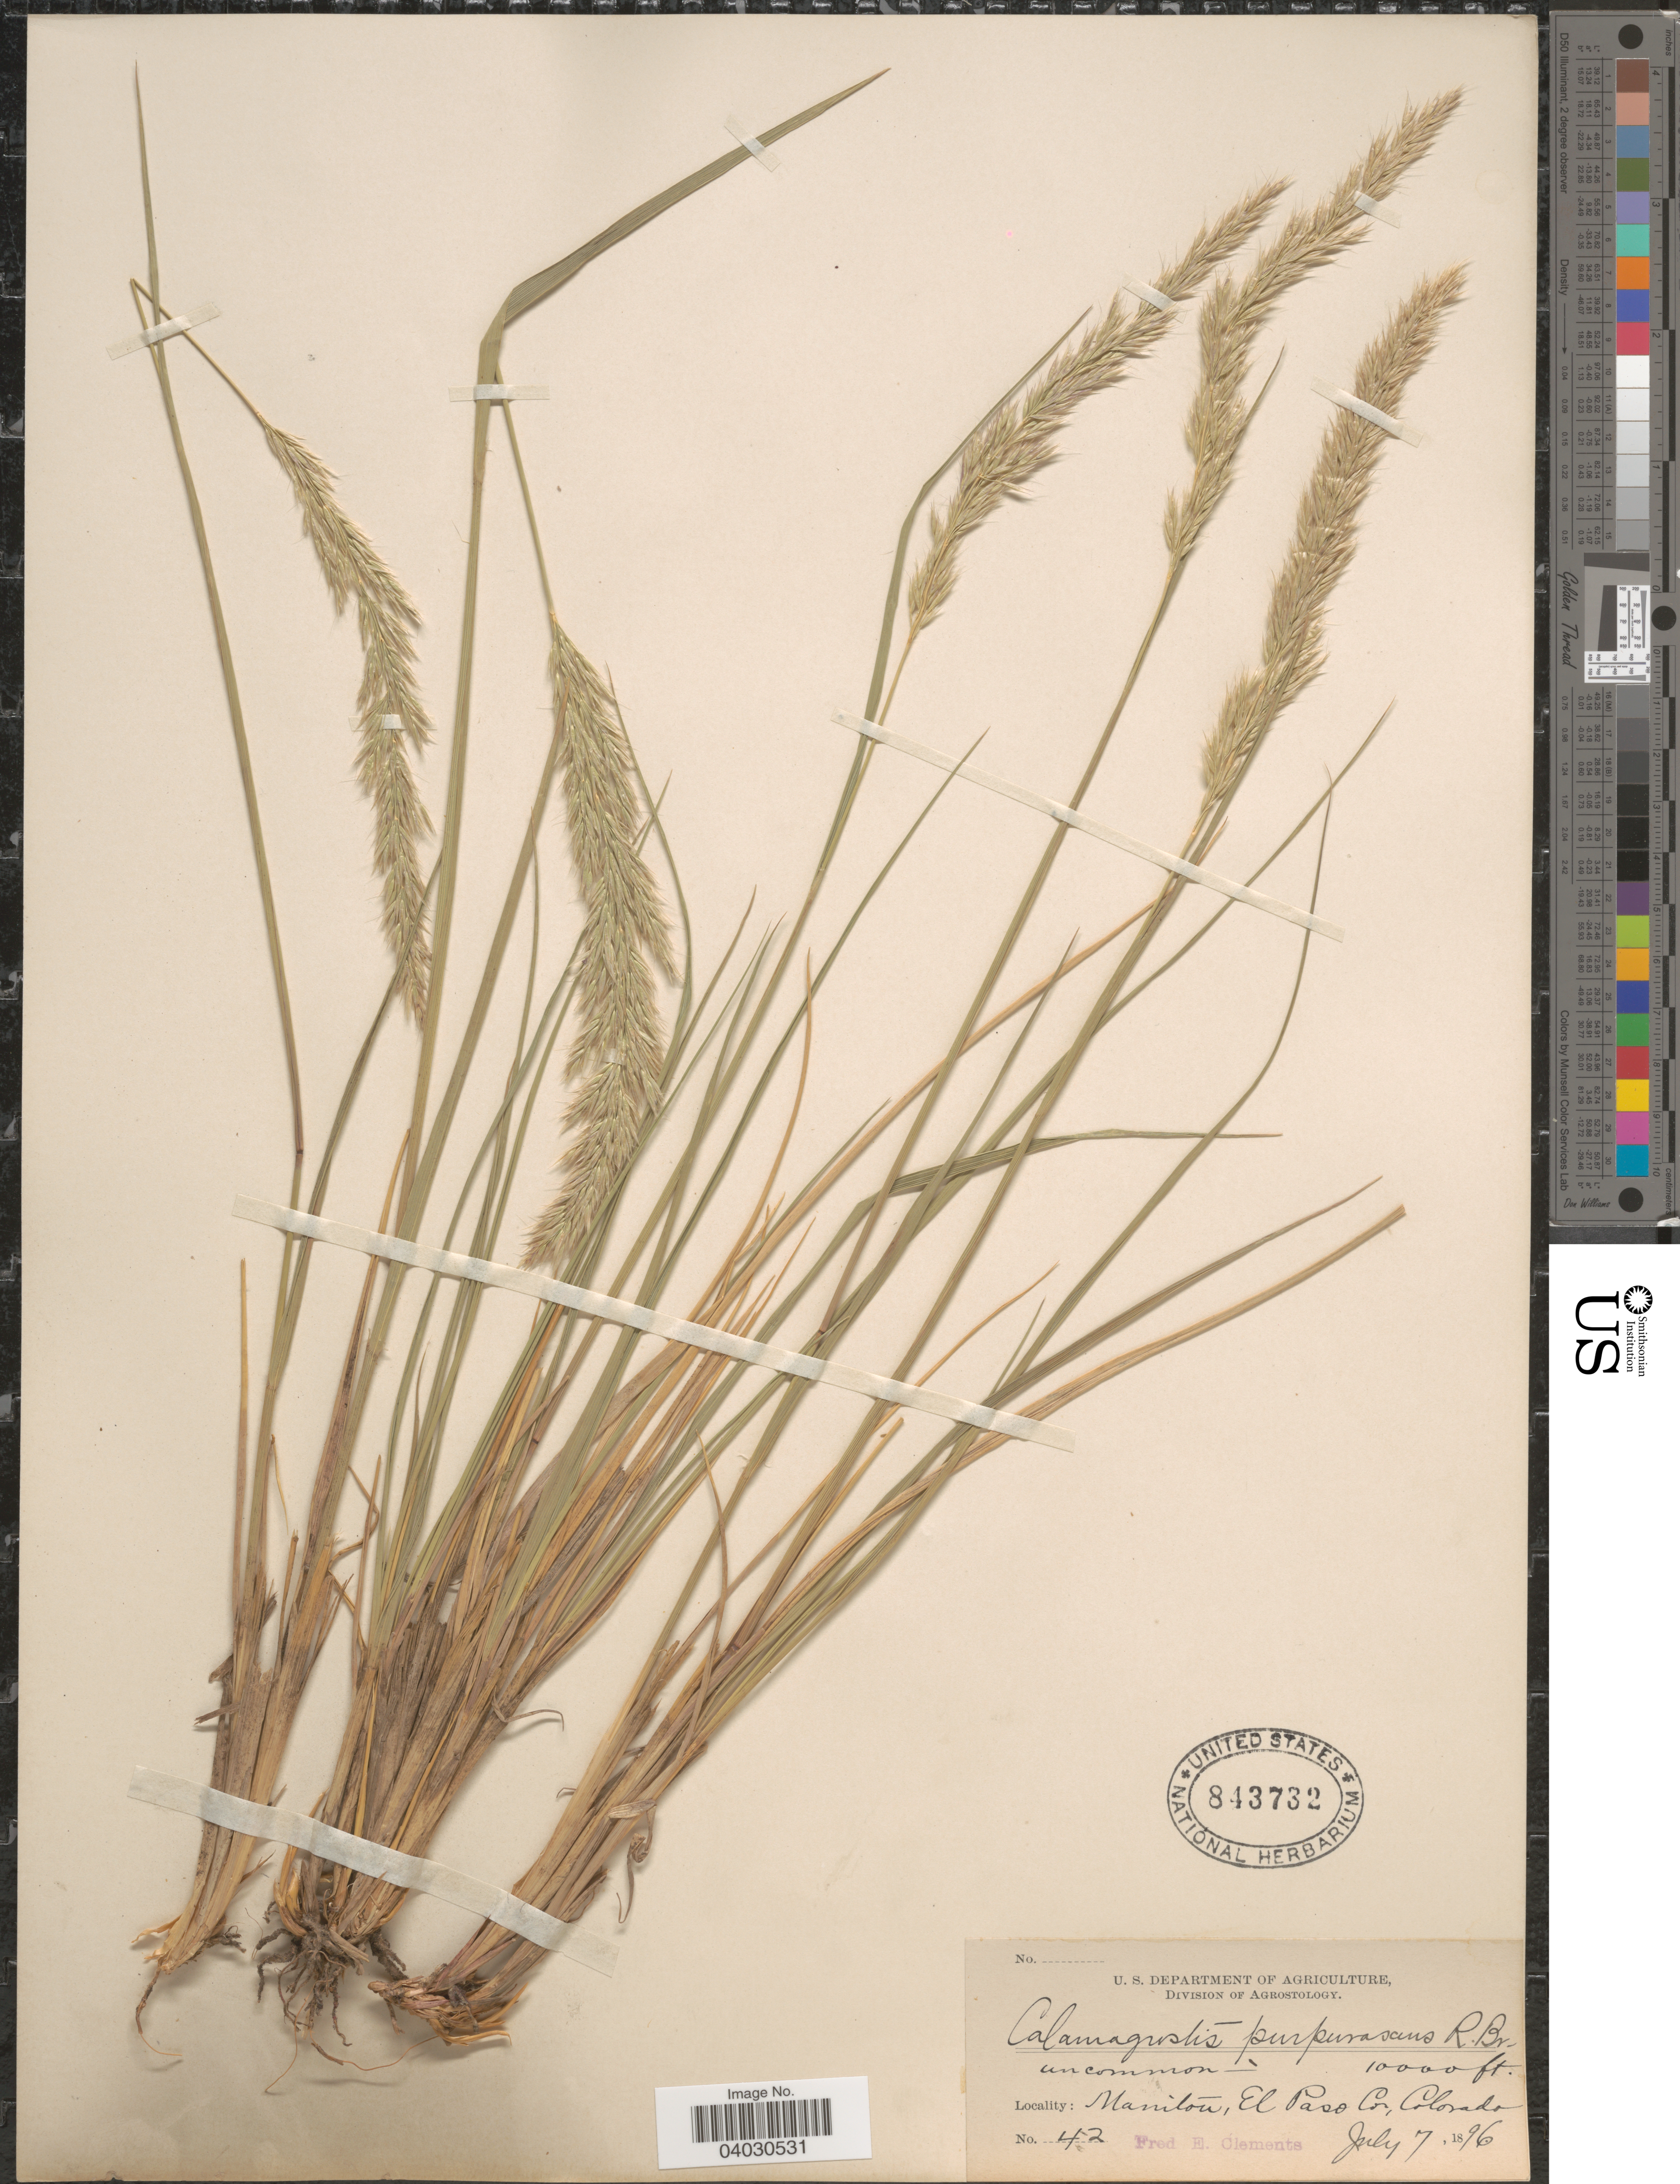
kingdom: Plantae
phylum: Tracheophyta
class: Liliopsida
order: Poales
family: Poaceae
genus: Calamagrostis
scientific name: Calamagrostis purpurascens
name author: R. Br.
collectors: F. E. Clements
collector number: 42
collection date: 1896-07-07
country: United States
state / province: Colorado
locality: Manitou, El Paso Cr.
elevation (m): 3048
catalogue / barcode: US 843732